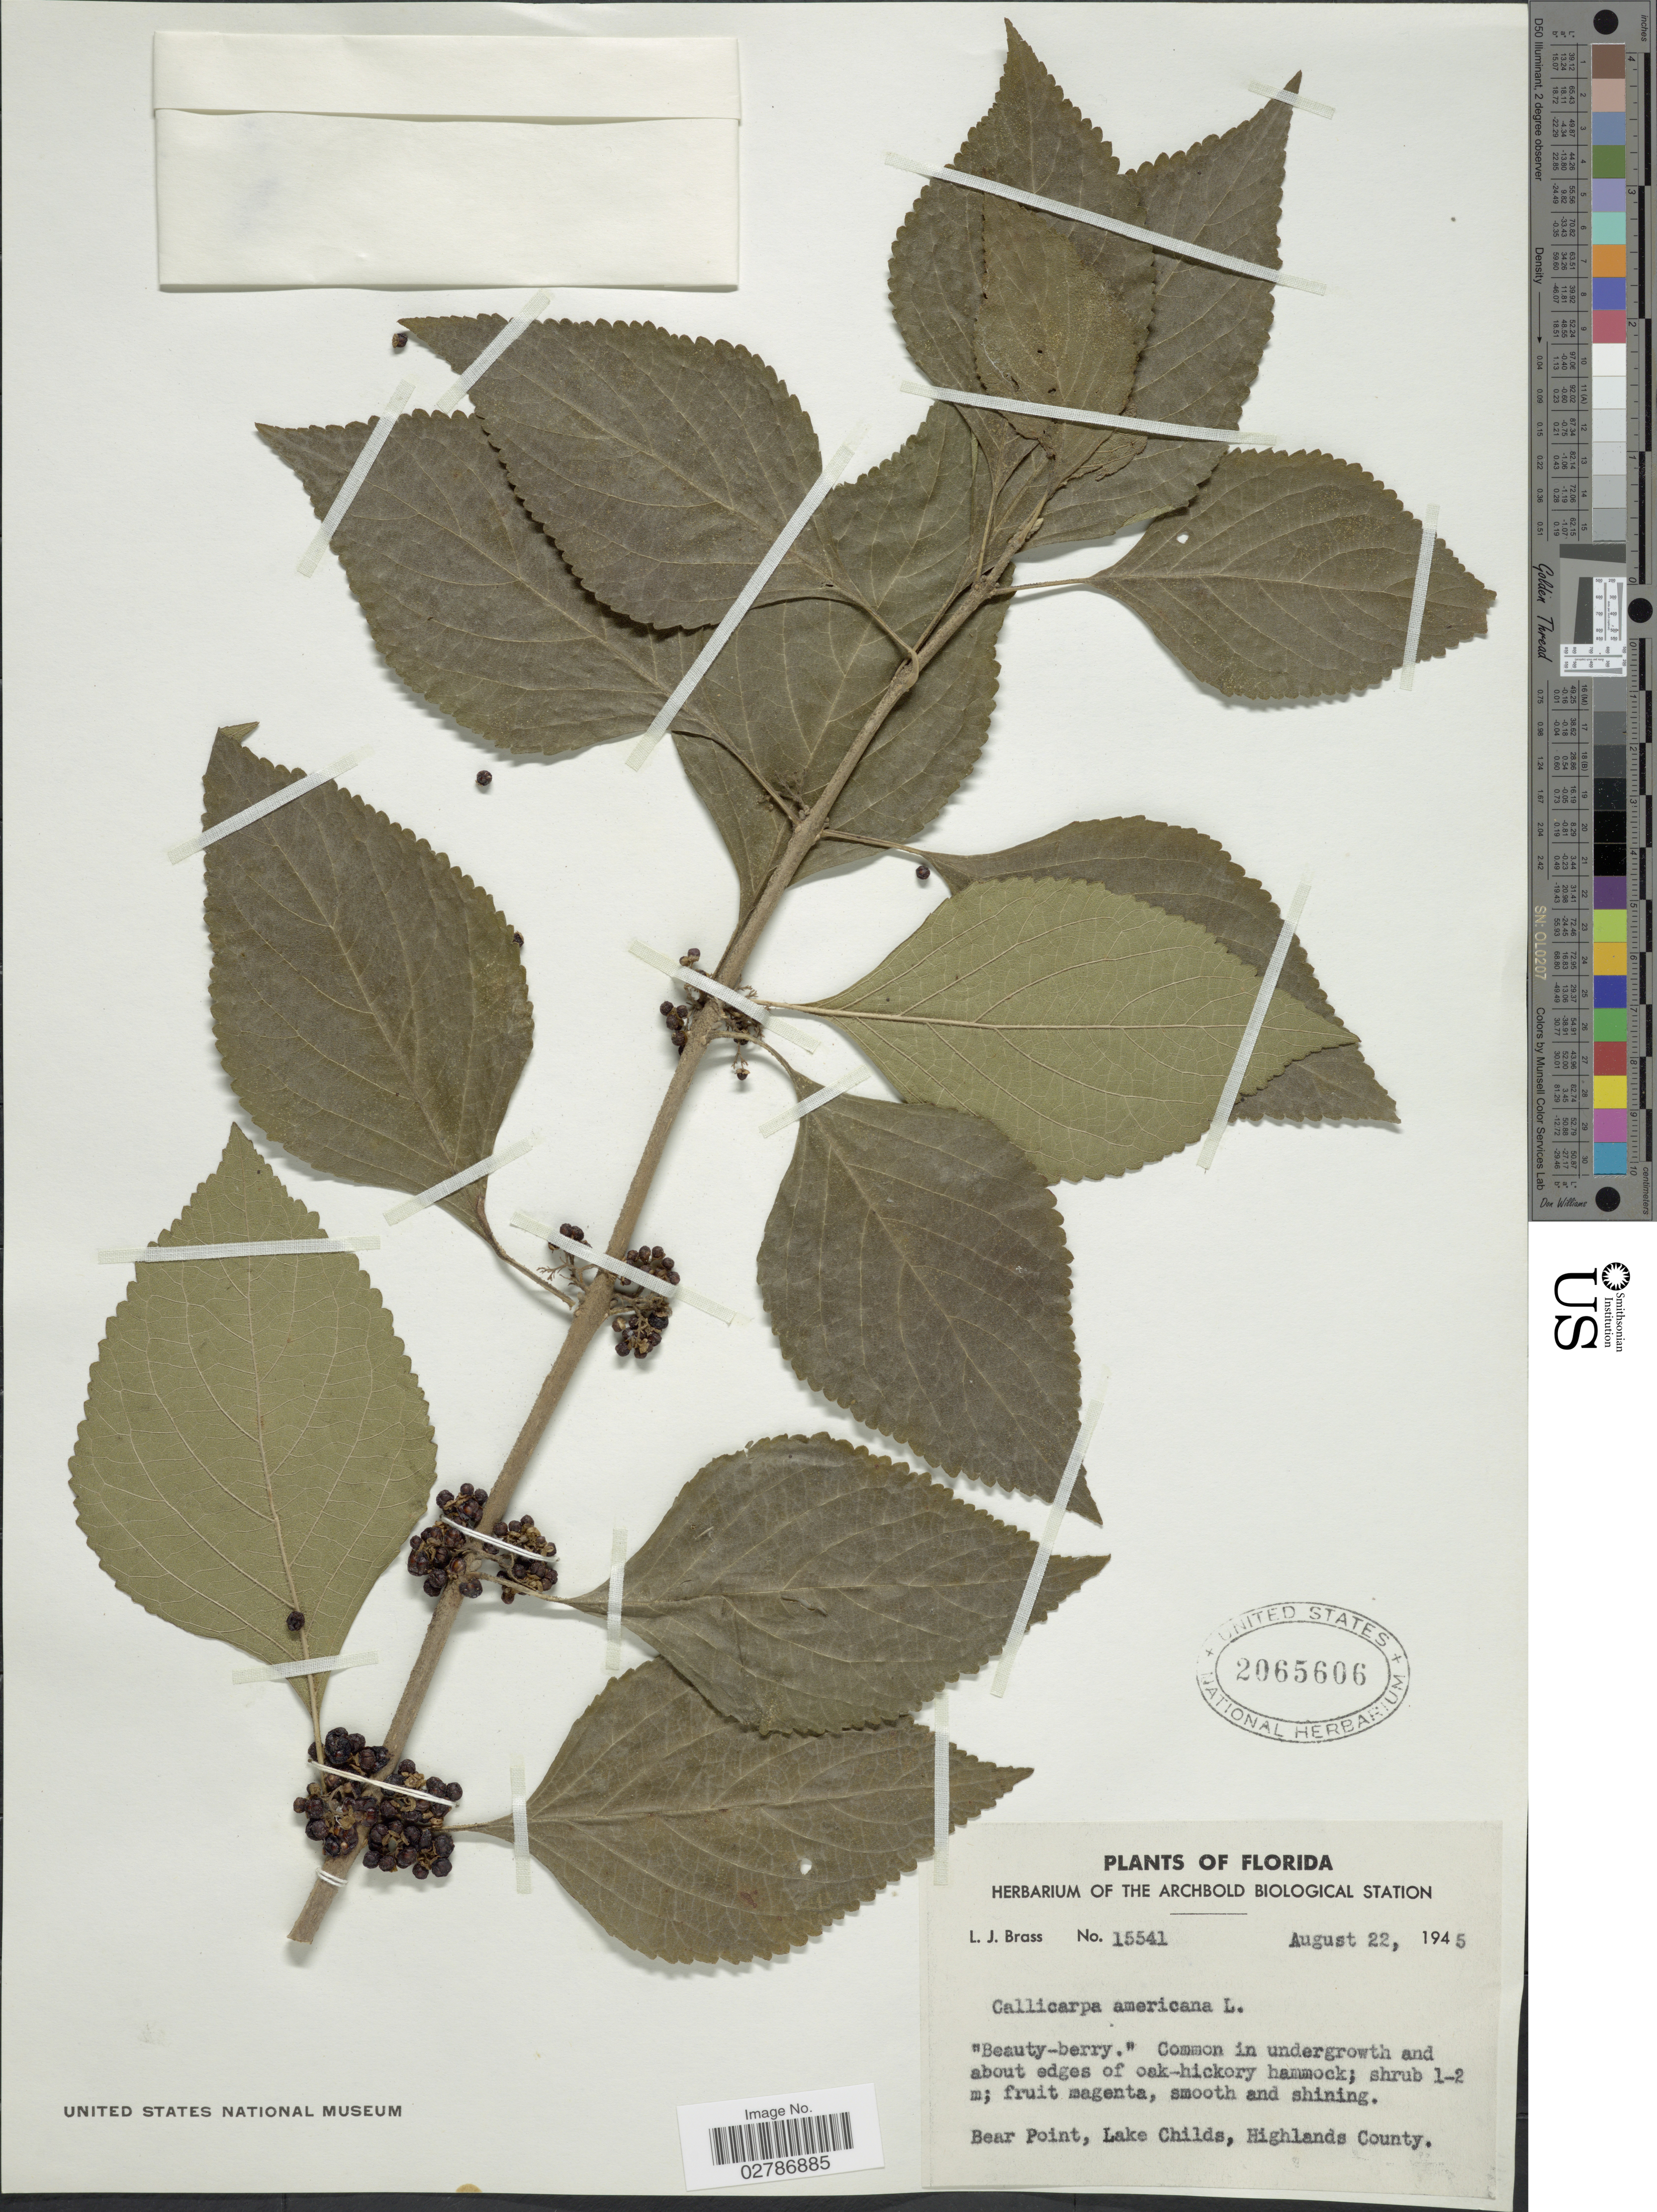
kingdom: Plantae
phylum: Tracheophyta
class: Magnoliopsida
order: Lamiales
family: Lamiaceae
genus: Callicarpa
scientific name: Callicarpa americana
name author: L.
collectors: L. J. Brass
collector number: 15541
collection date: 1945-08-22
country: United States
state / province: Florida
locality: Bear Point, Lake Childs, Highlands County.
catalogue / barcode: US 2065606